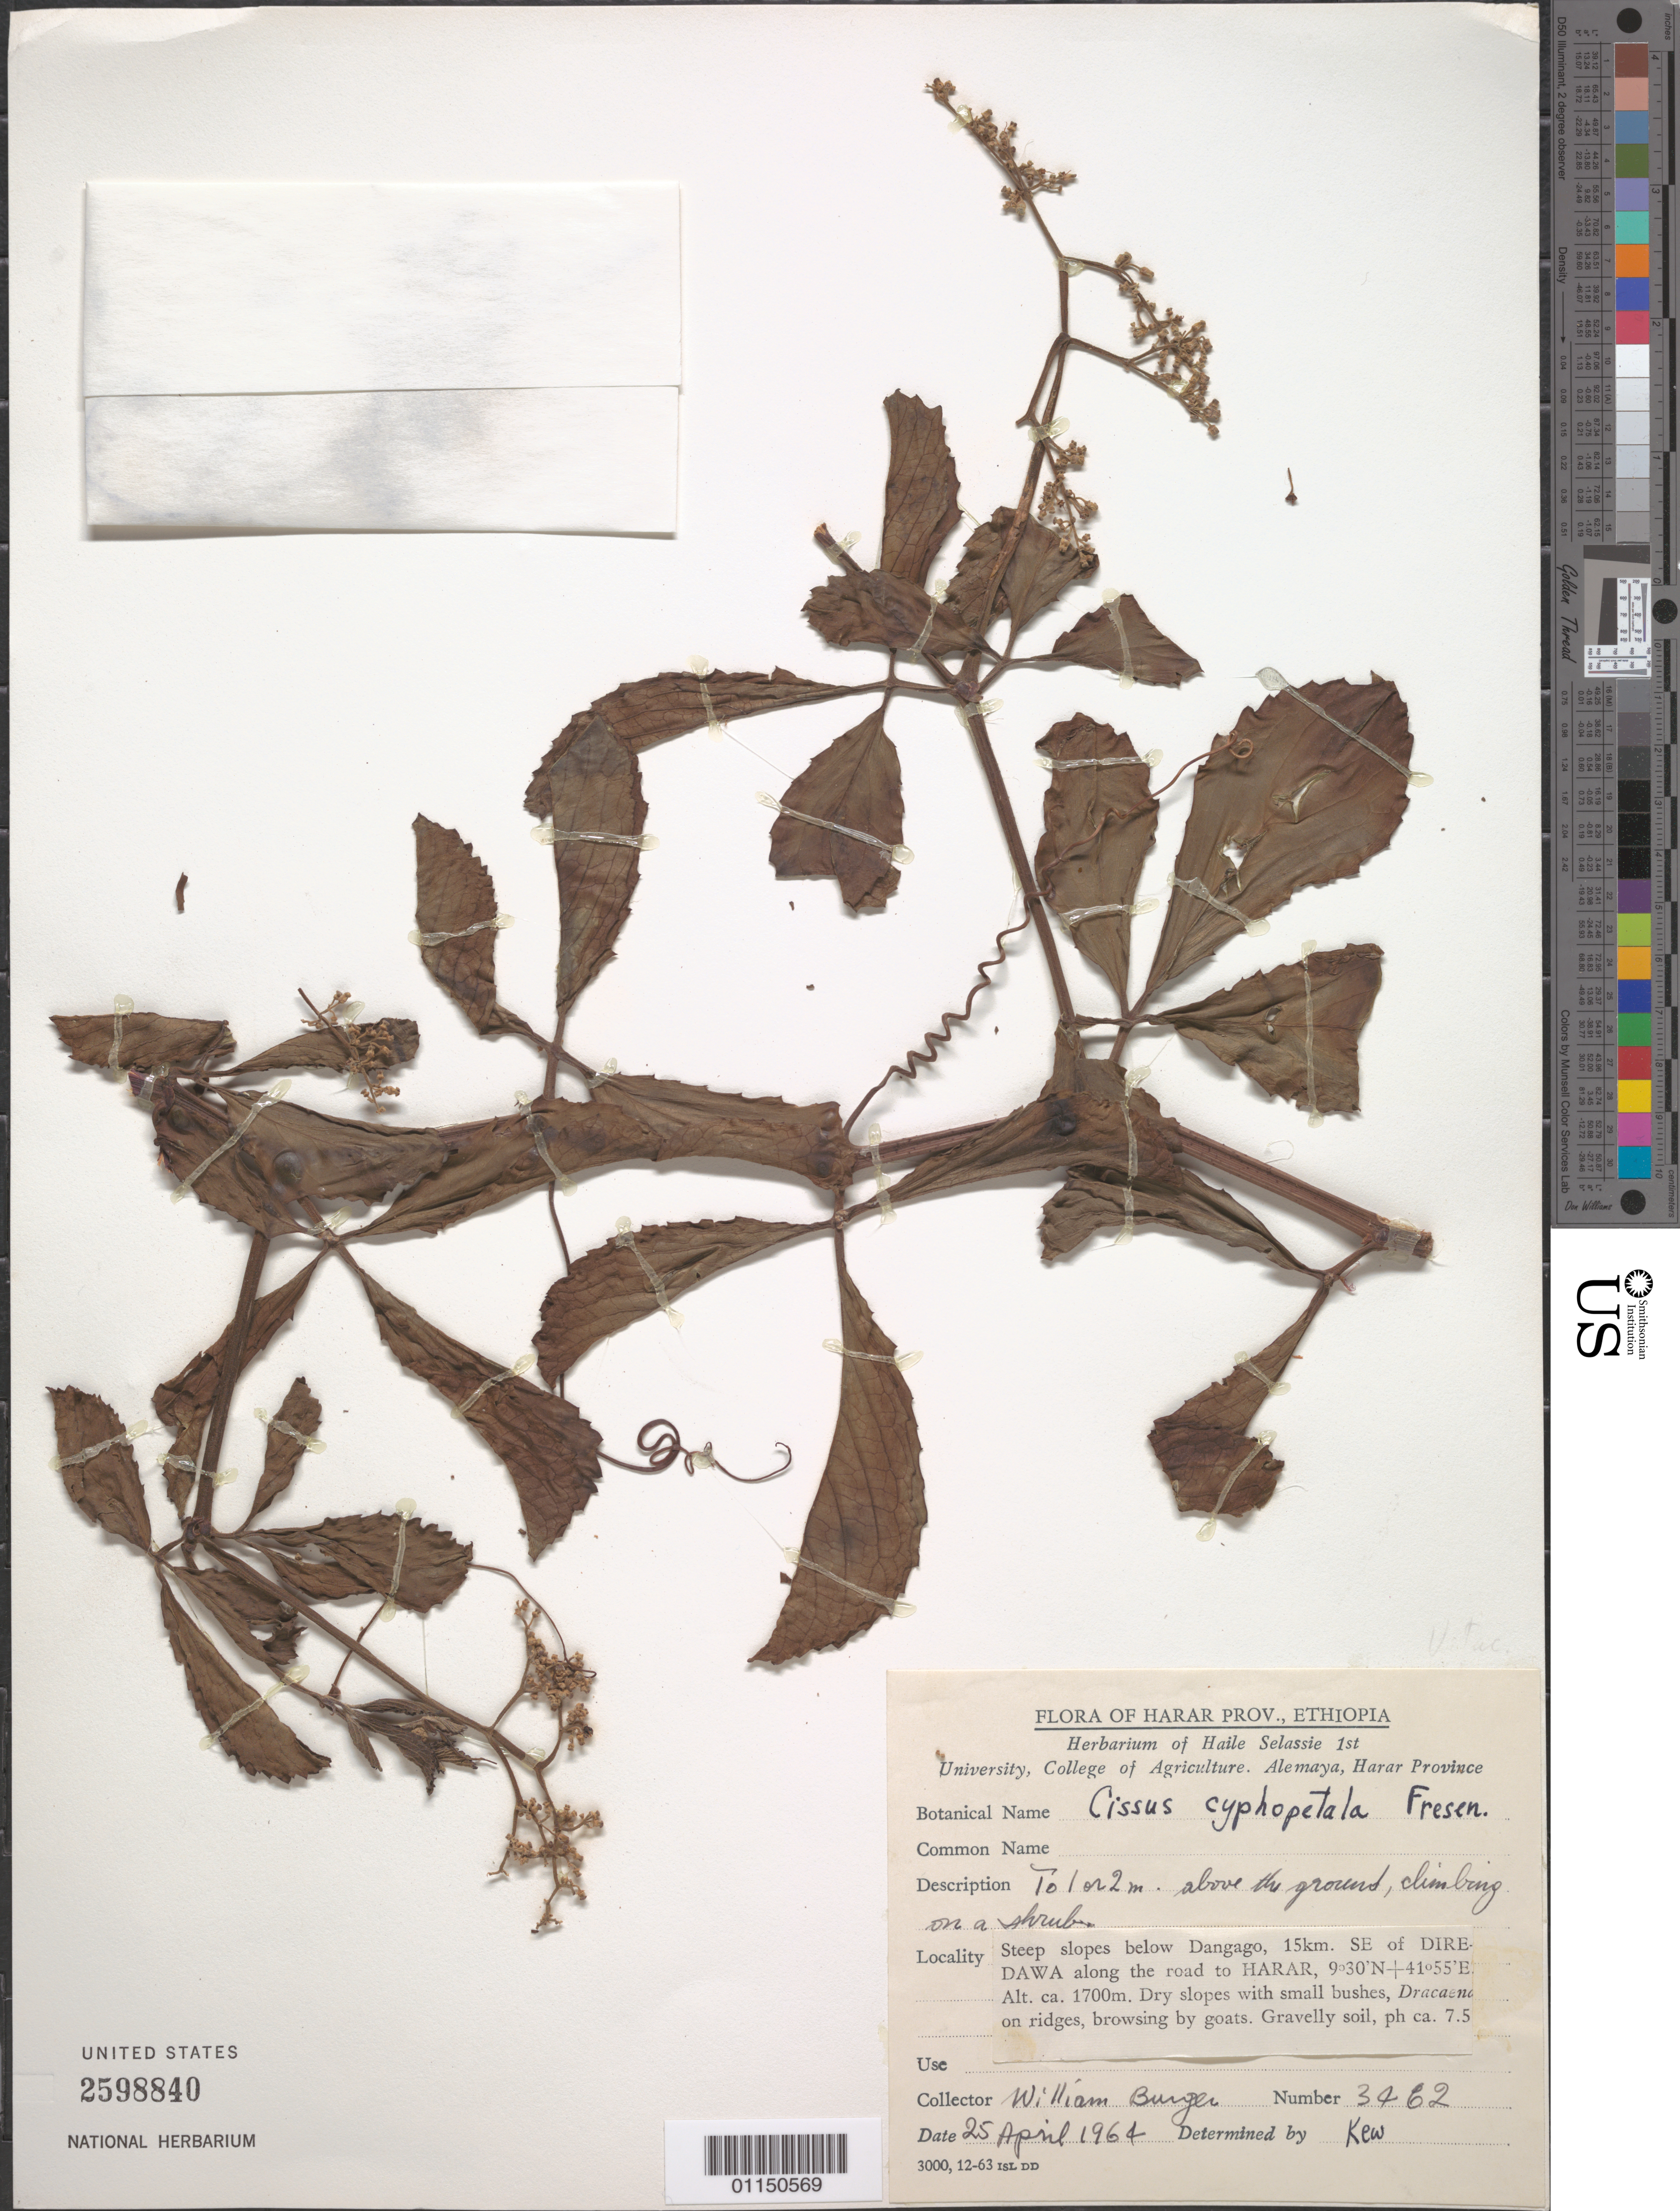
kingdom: Plantae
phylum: Tracheophyta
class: Magnoliopsida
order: Vitales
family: Vitaceae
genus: Cyphostemma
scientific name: Cyphostemma cyphopetalum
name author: (Fresen.) Desc. et al.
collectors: W. Burger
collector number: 3462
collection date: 1964-04-25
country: Ethiopia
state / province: Harari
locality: Steep slopes below Dangago, 15 km SE of Diredawa along the Rd to Harar.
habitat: Dry slopes with small bushes. Climbing on a shrub.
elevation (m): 1700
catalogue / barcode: US 2598840